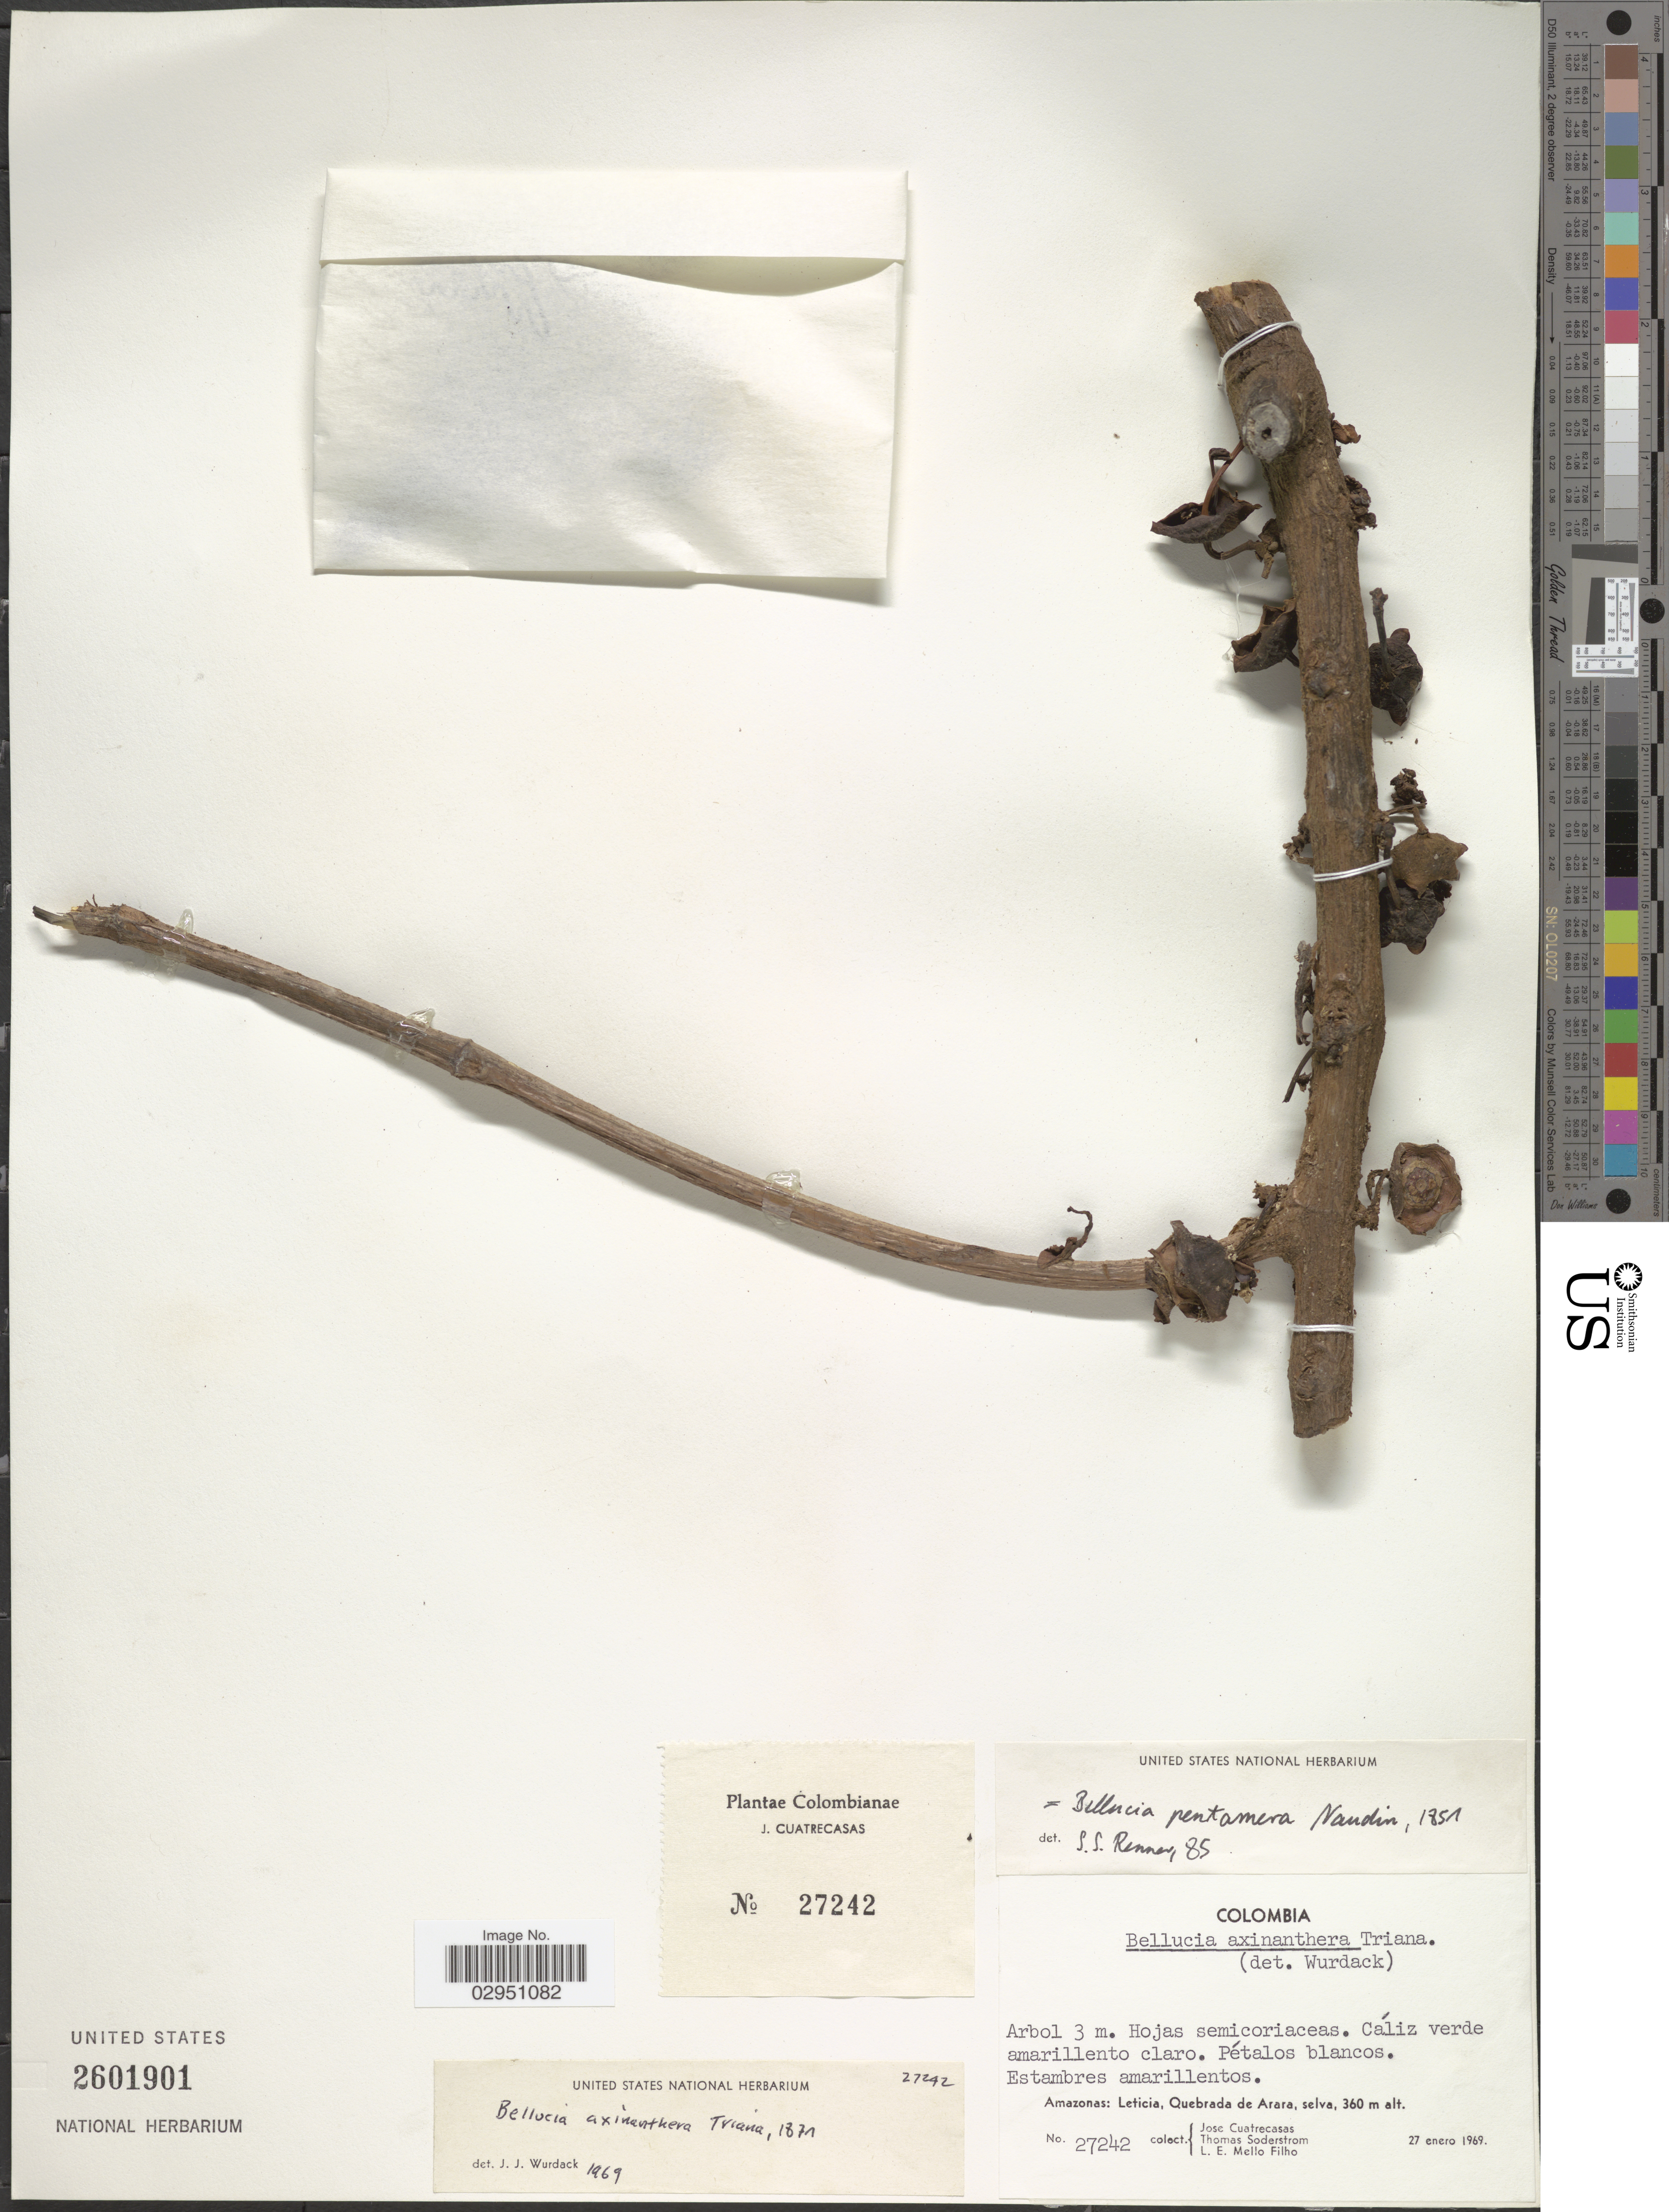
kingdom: Plantae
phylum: Tracheophyta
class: Magnoliopsida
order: Myrtales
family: Melastomataceae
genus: Bellucia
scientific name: Bellucia pentamera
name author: Naudin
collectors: J. Cuatrecasas, T. R. Soderstrom & L. Emygdio de Mello Filho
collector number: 27242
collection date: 1969-01-27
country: Colombia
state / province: Amazônas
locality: Leticia, Quebrada de Arara.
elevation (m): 360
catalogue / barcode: US 2601901